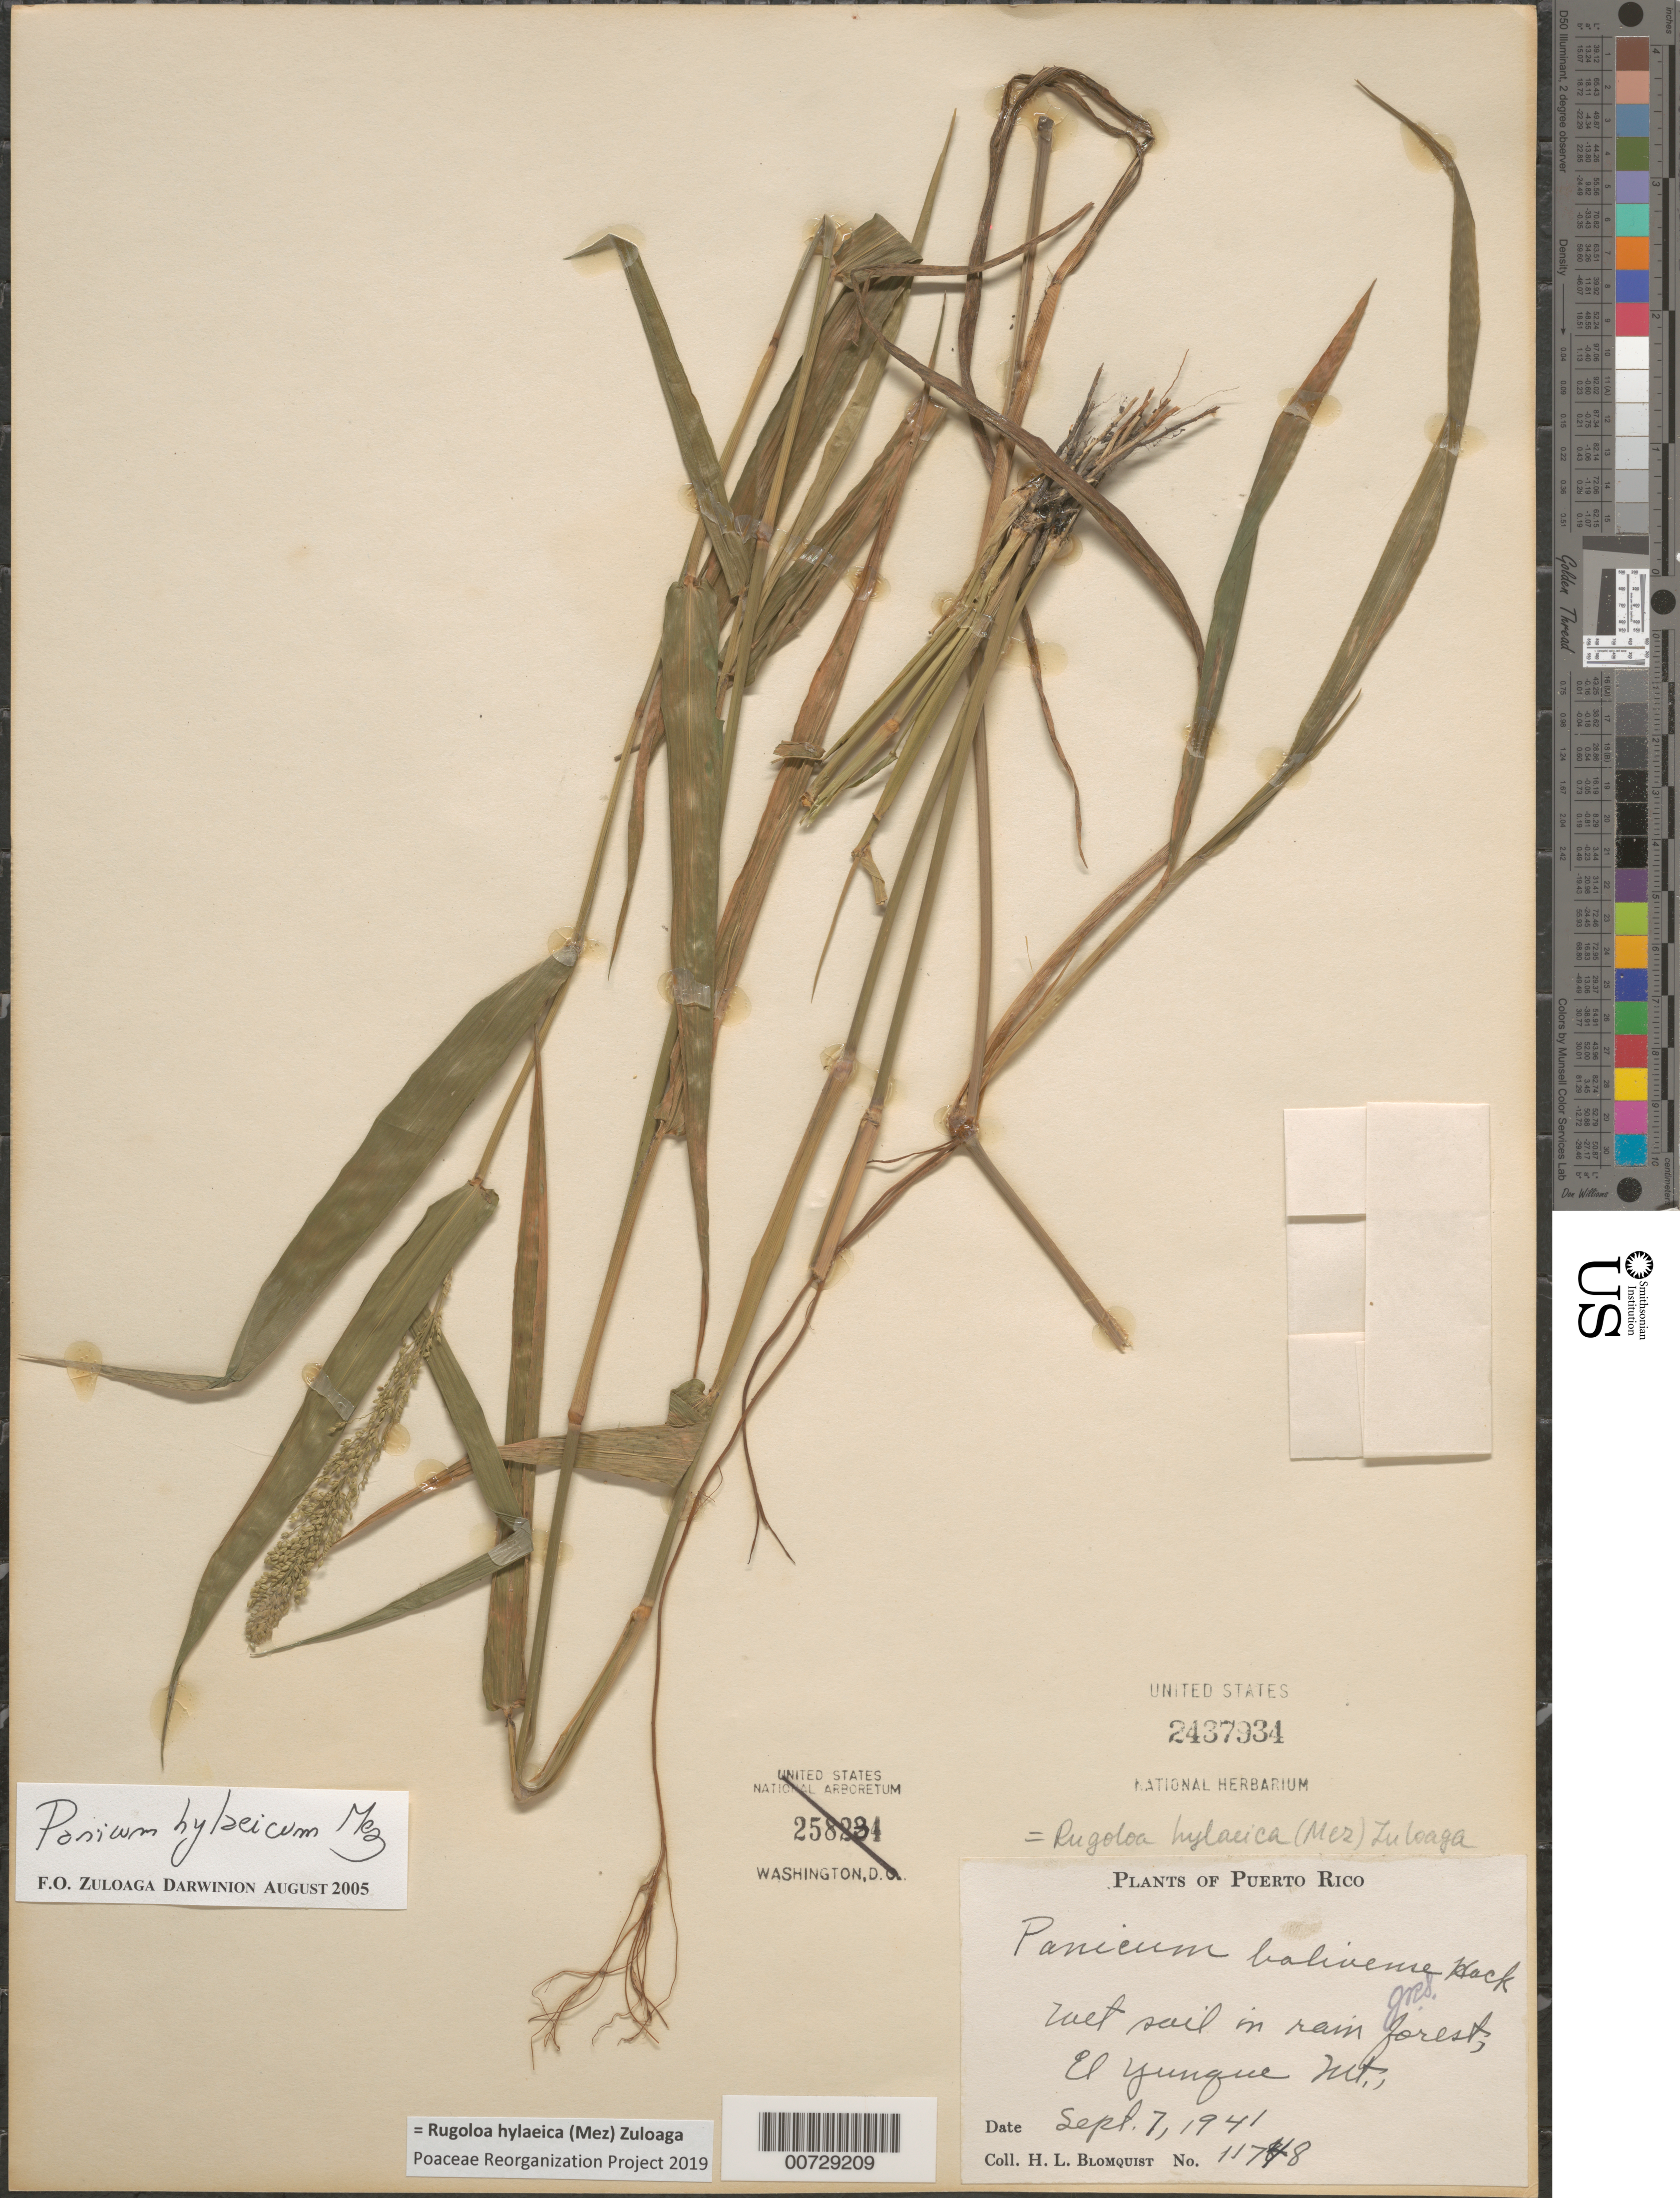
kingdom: Plantae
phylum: Tracheophyta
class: Liliopsida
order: Poales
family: Poaceae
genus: Panicum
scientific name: Panicum polygonatum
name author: Schrad.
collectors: H. Blomquist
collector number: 11748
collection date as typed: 07 Sep 1941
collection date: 1941-09-07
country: Puerto Rico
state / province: Río Grande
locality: El Yunque Mtn.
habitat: Wet soil in forest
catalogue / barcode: US 2437934